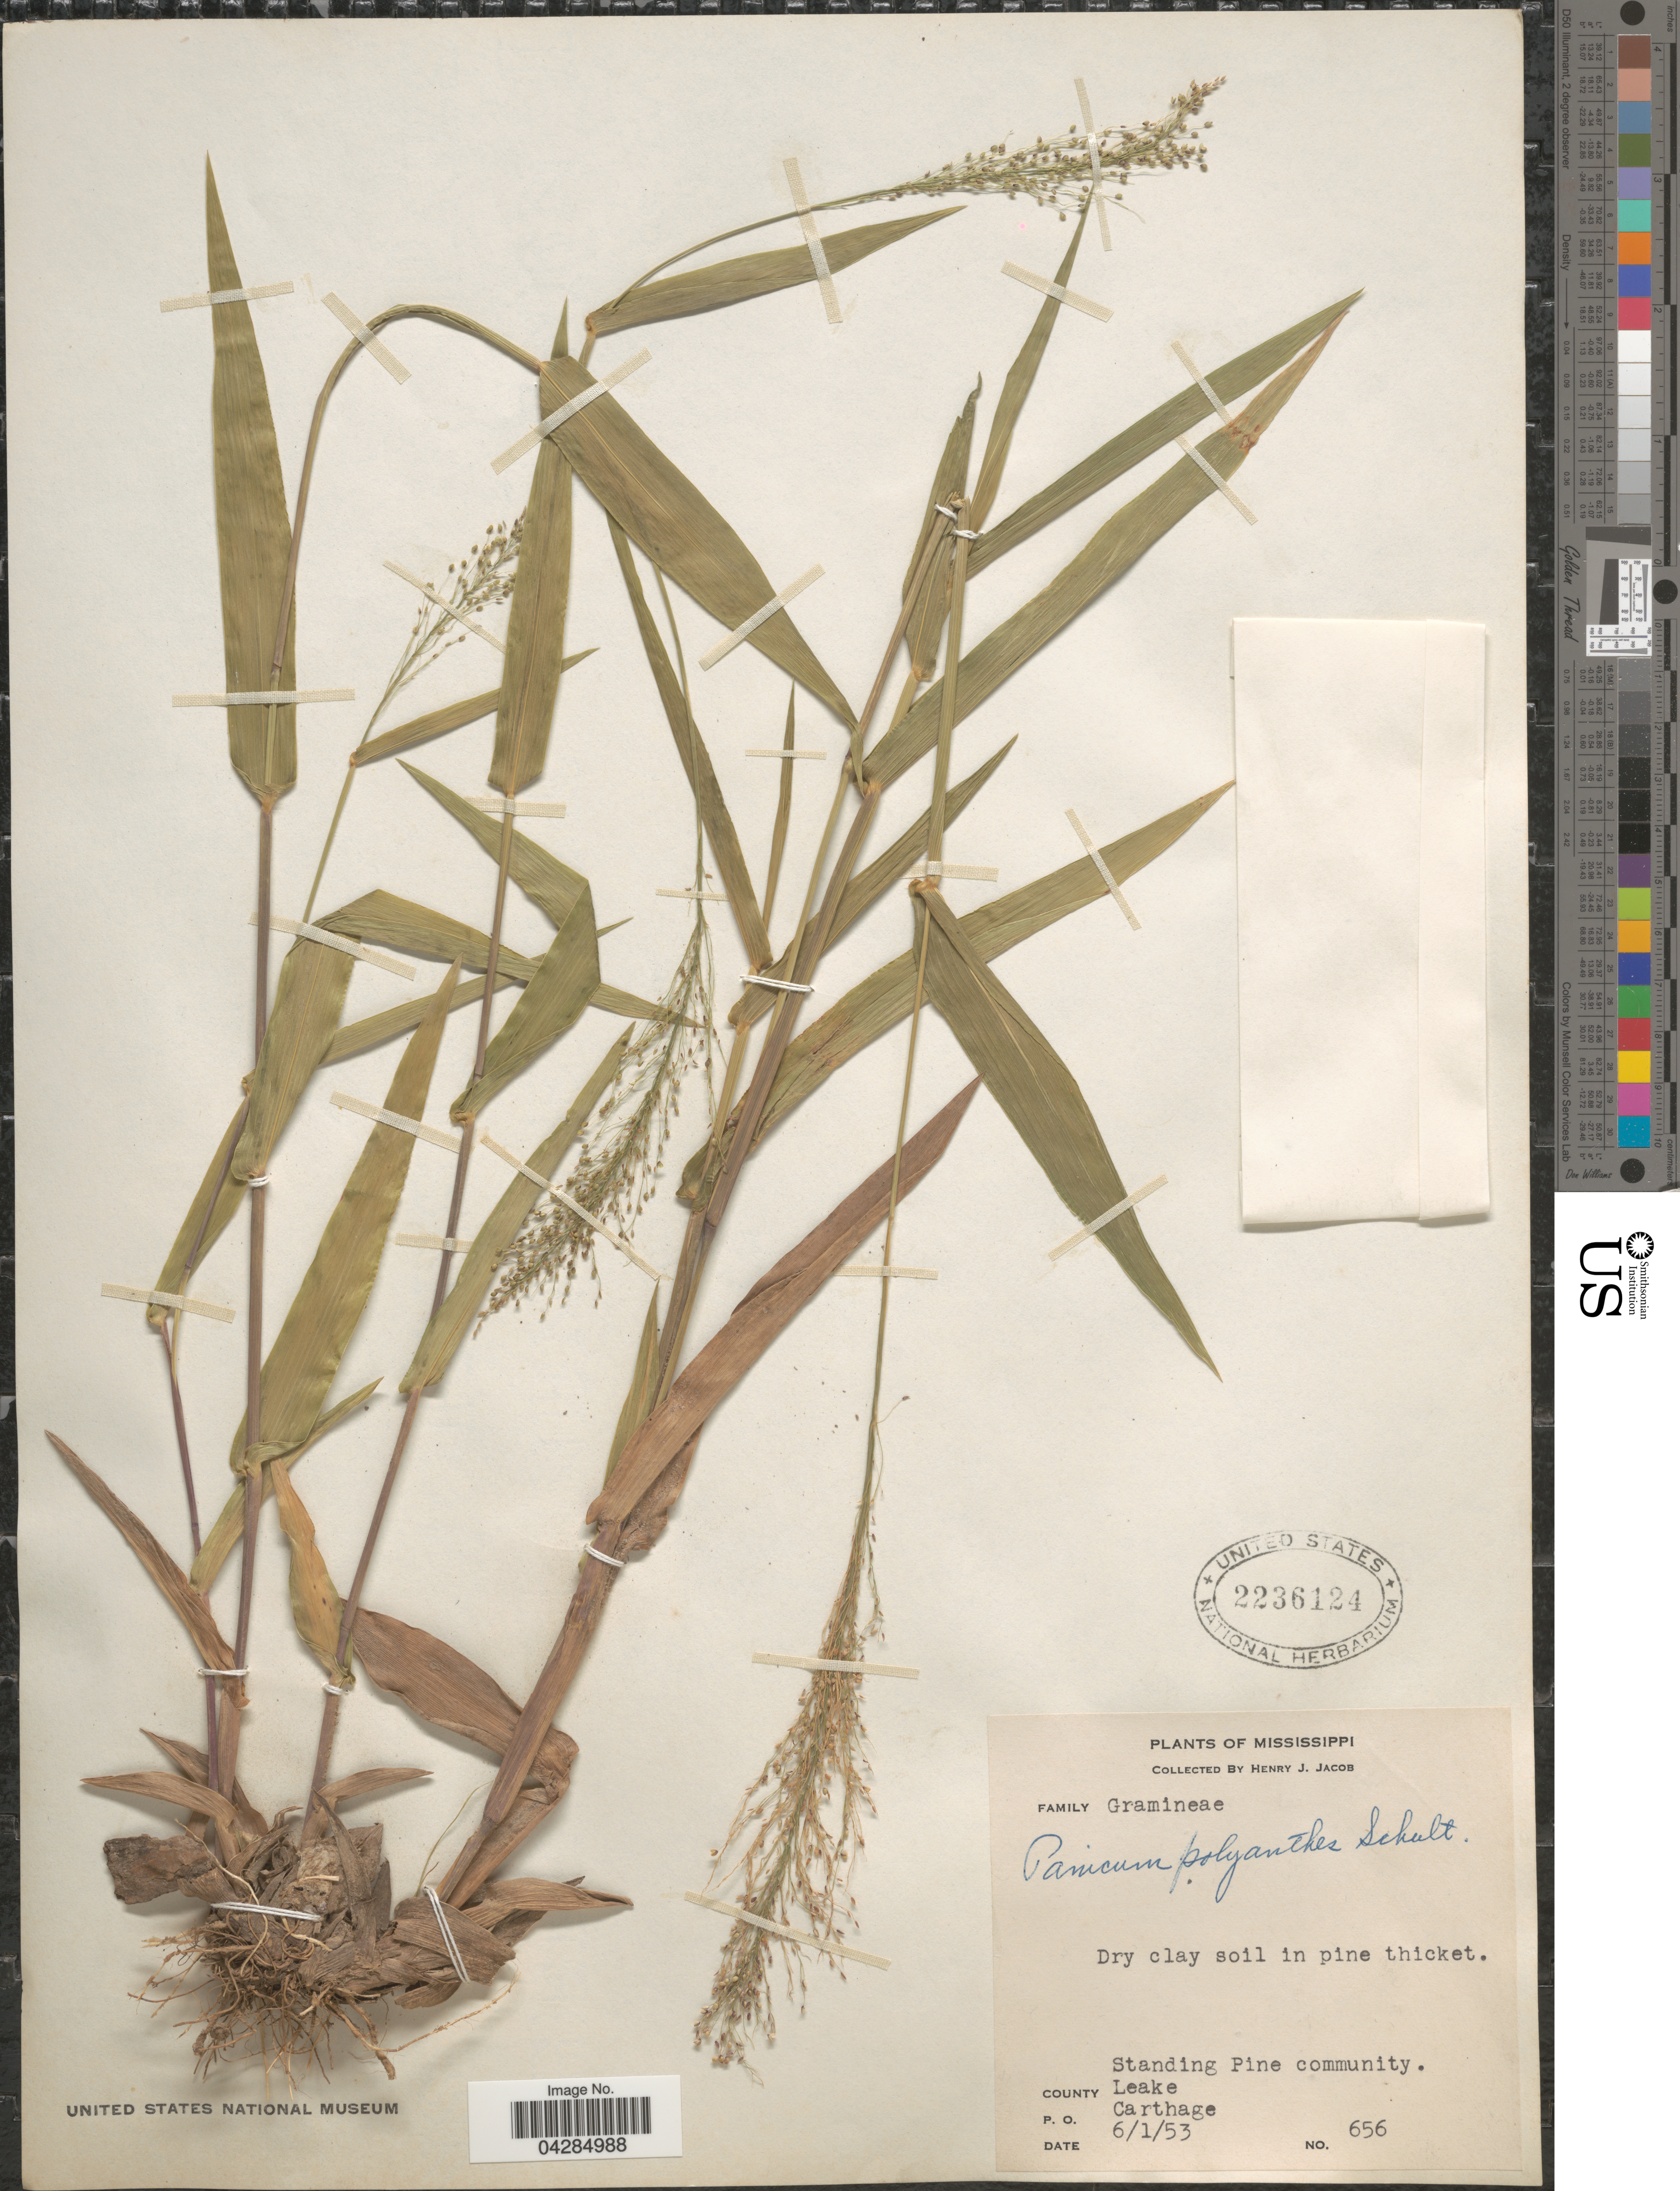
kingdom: Plantae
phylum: Tracheophyta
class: Liliopsida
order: Poales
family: Poaceae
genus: Dichanthelium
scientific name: Dichanthelium portoricense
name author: (Desv. ex Ham.) B.F. Hansen & Wunderlin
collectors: H. Jacob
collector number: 656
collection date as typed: Transcribed d/m/y: 1/6/53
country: United States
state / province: Mississippi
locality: Standing Pine community. County Leake. P. O. Carthage.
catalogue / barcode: US 2236124